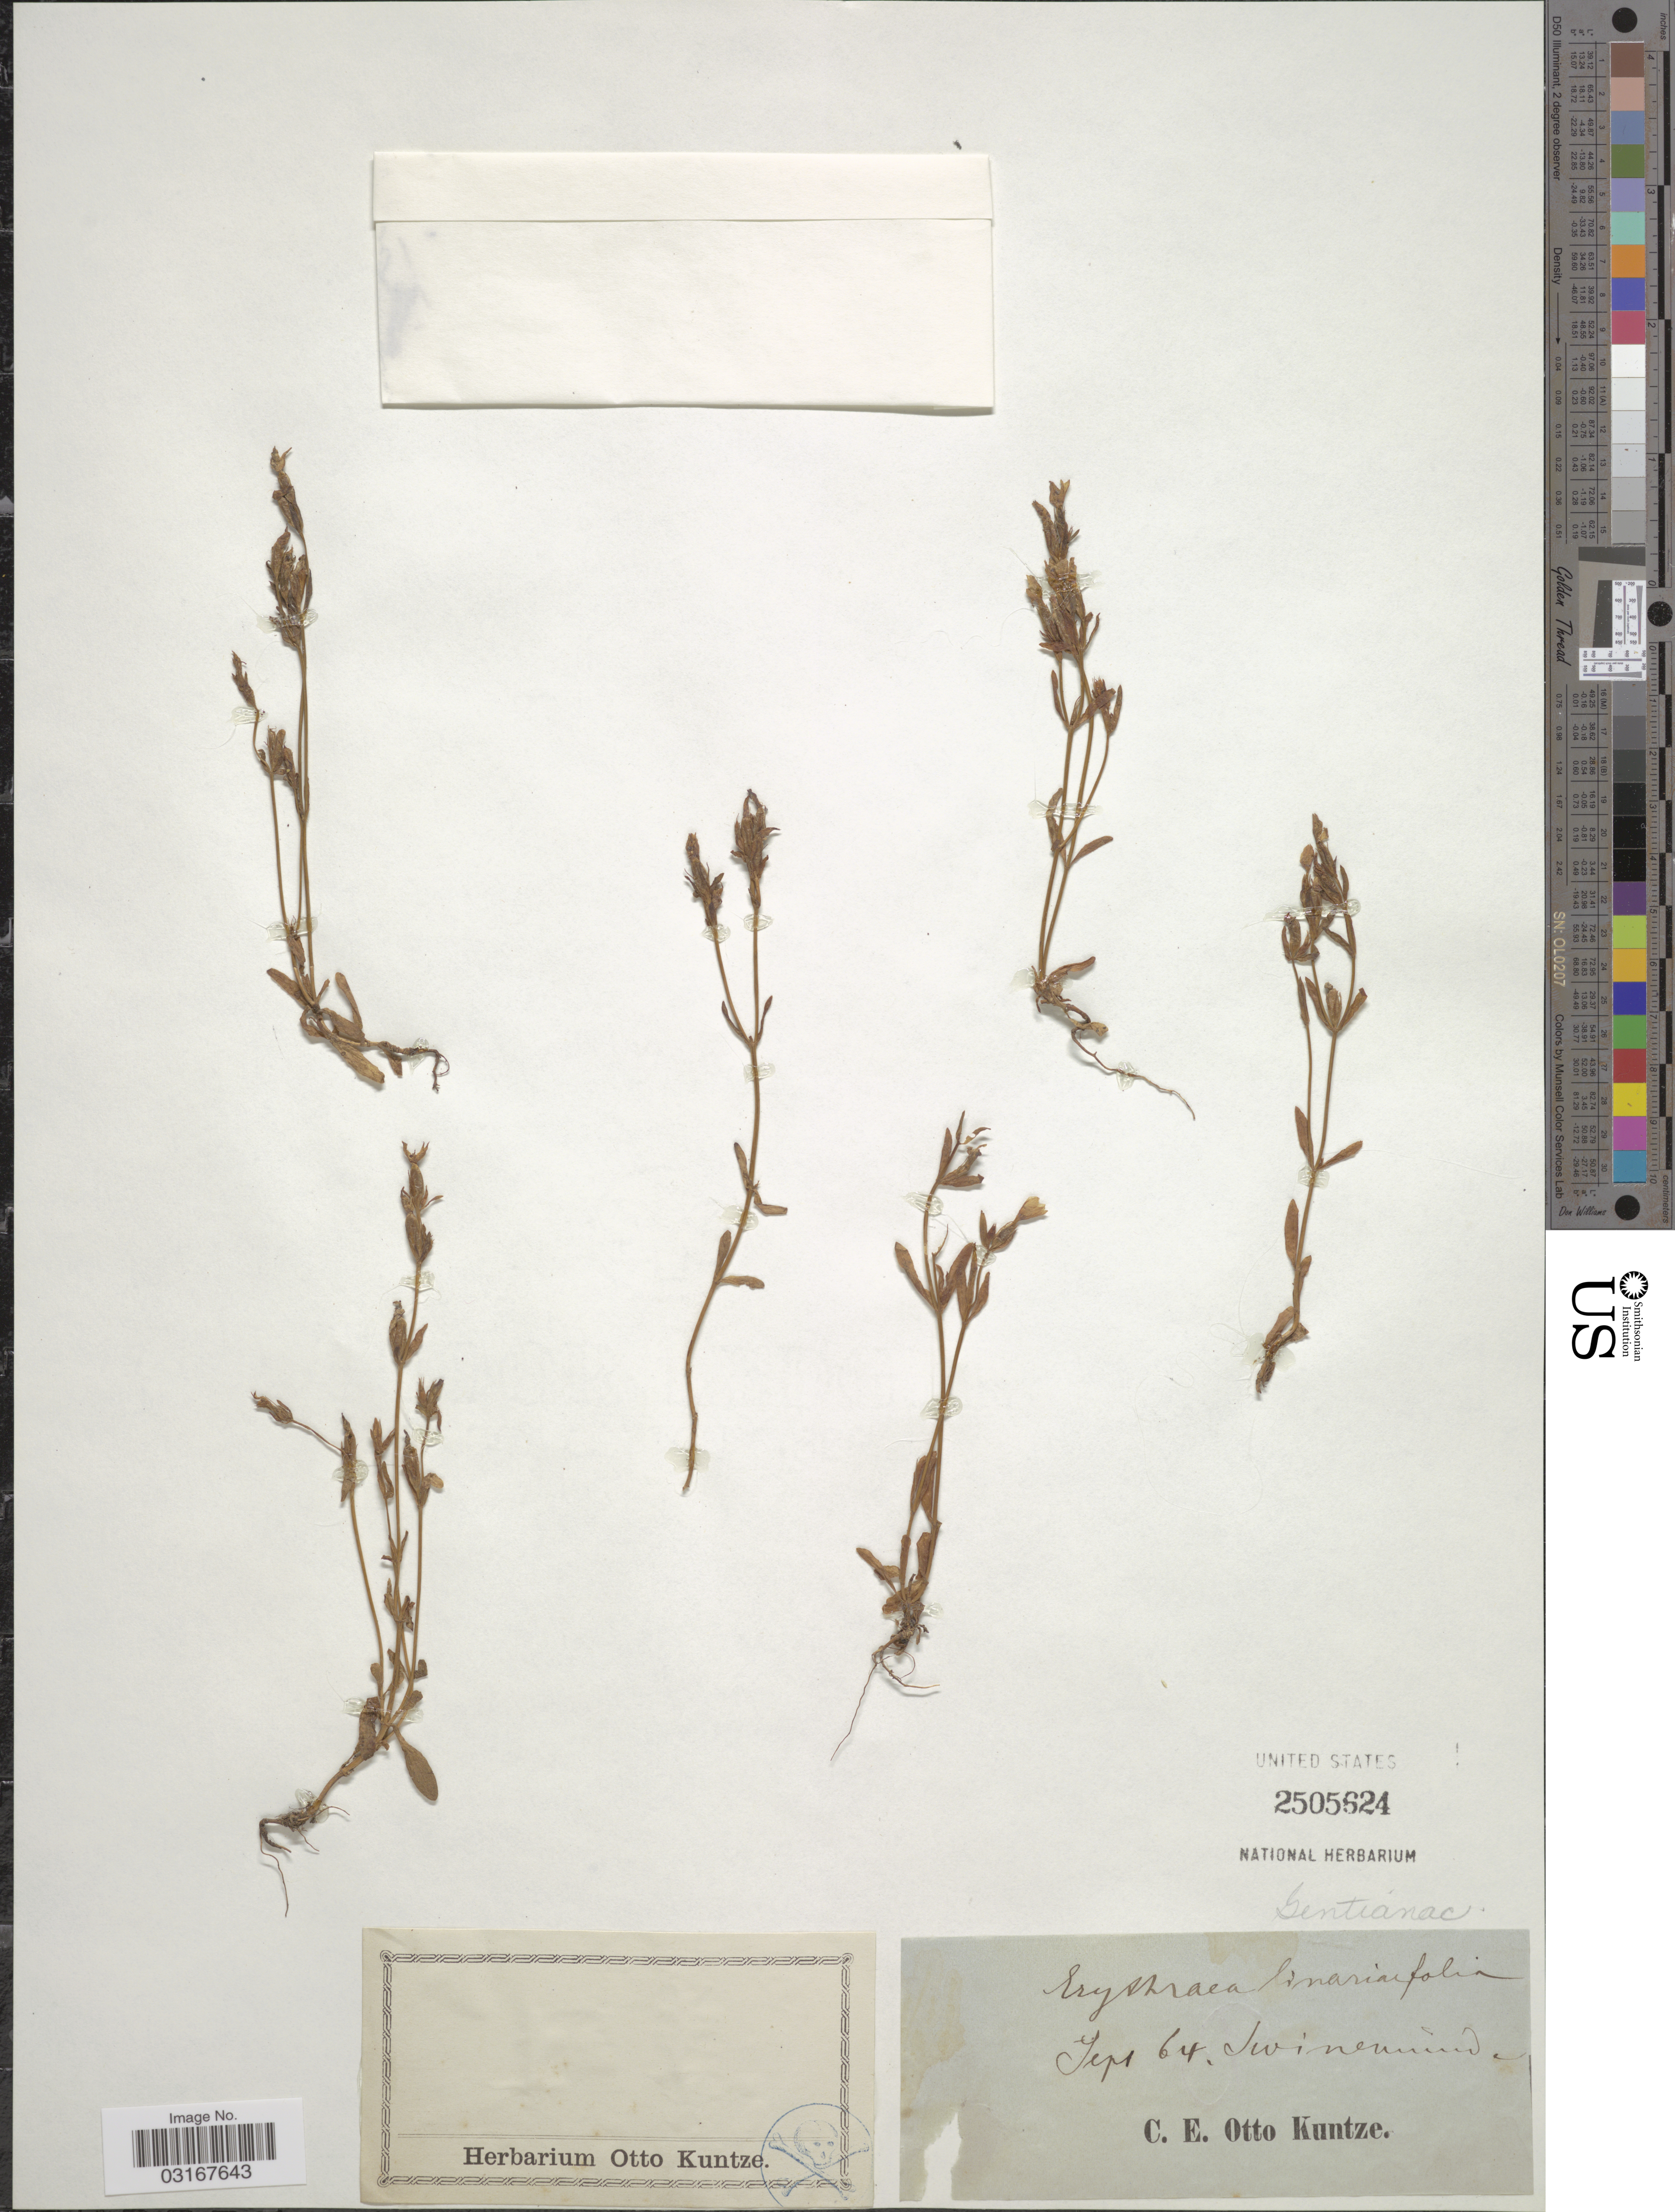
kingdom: Plantae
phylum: Tracheophyta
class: Magnoliopsida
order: Gentianales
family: Gentianaceae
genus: Erythraea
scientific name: Erythraea linearifolia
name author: Boiss.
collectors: C.E.O. Kuntze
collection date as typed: Transcribed d/m/y: /9/64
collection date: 1864-09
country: Poland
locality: Swinemünde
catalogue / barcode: US 2505624